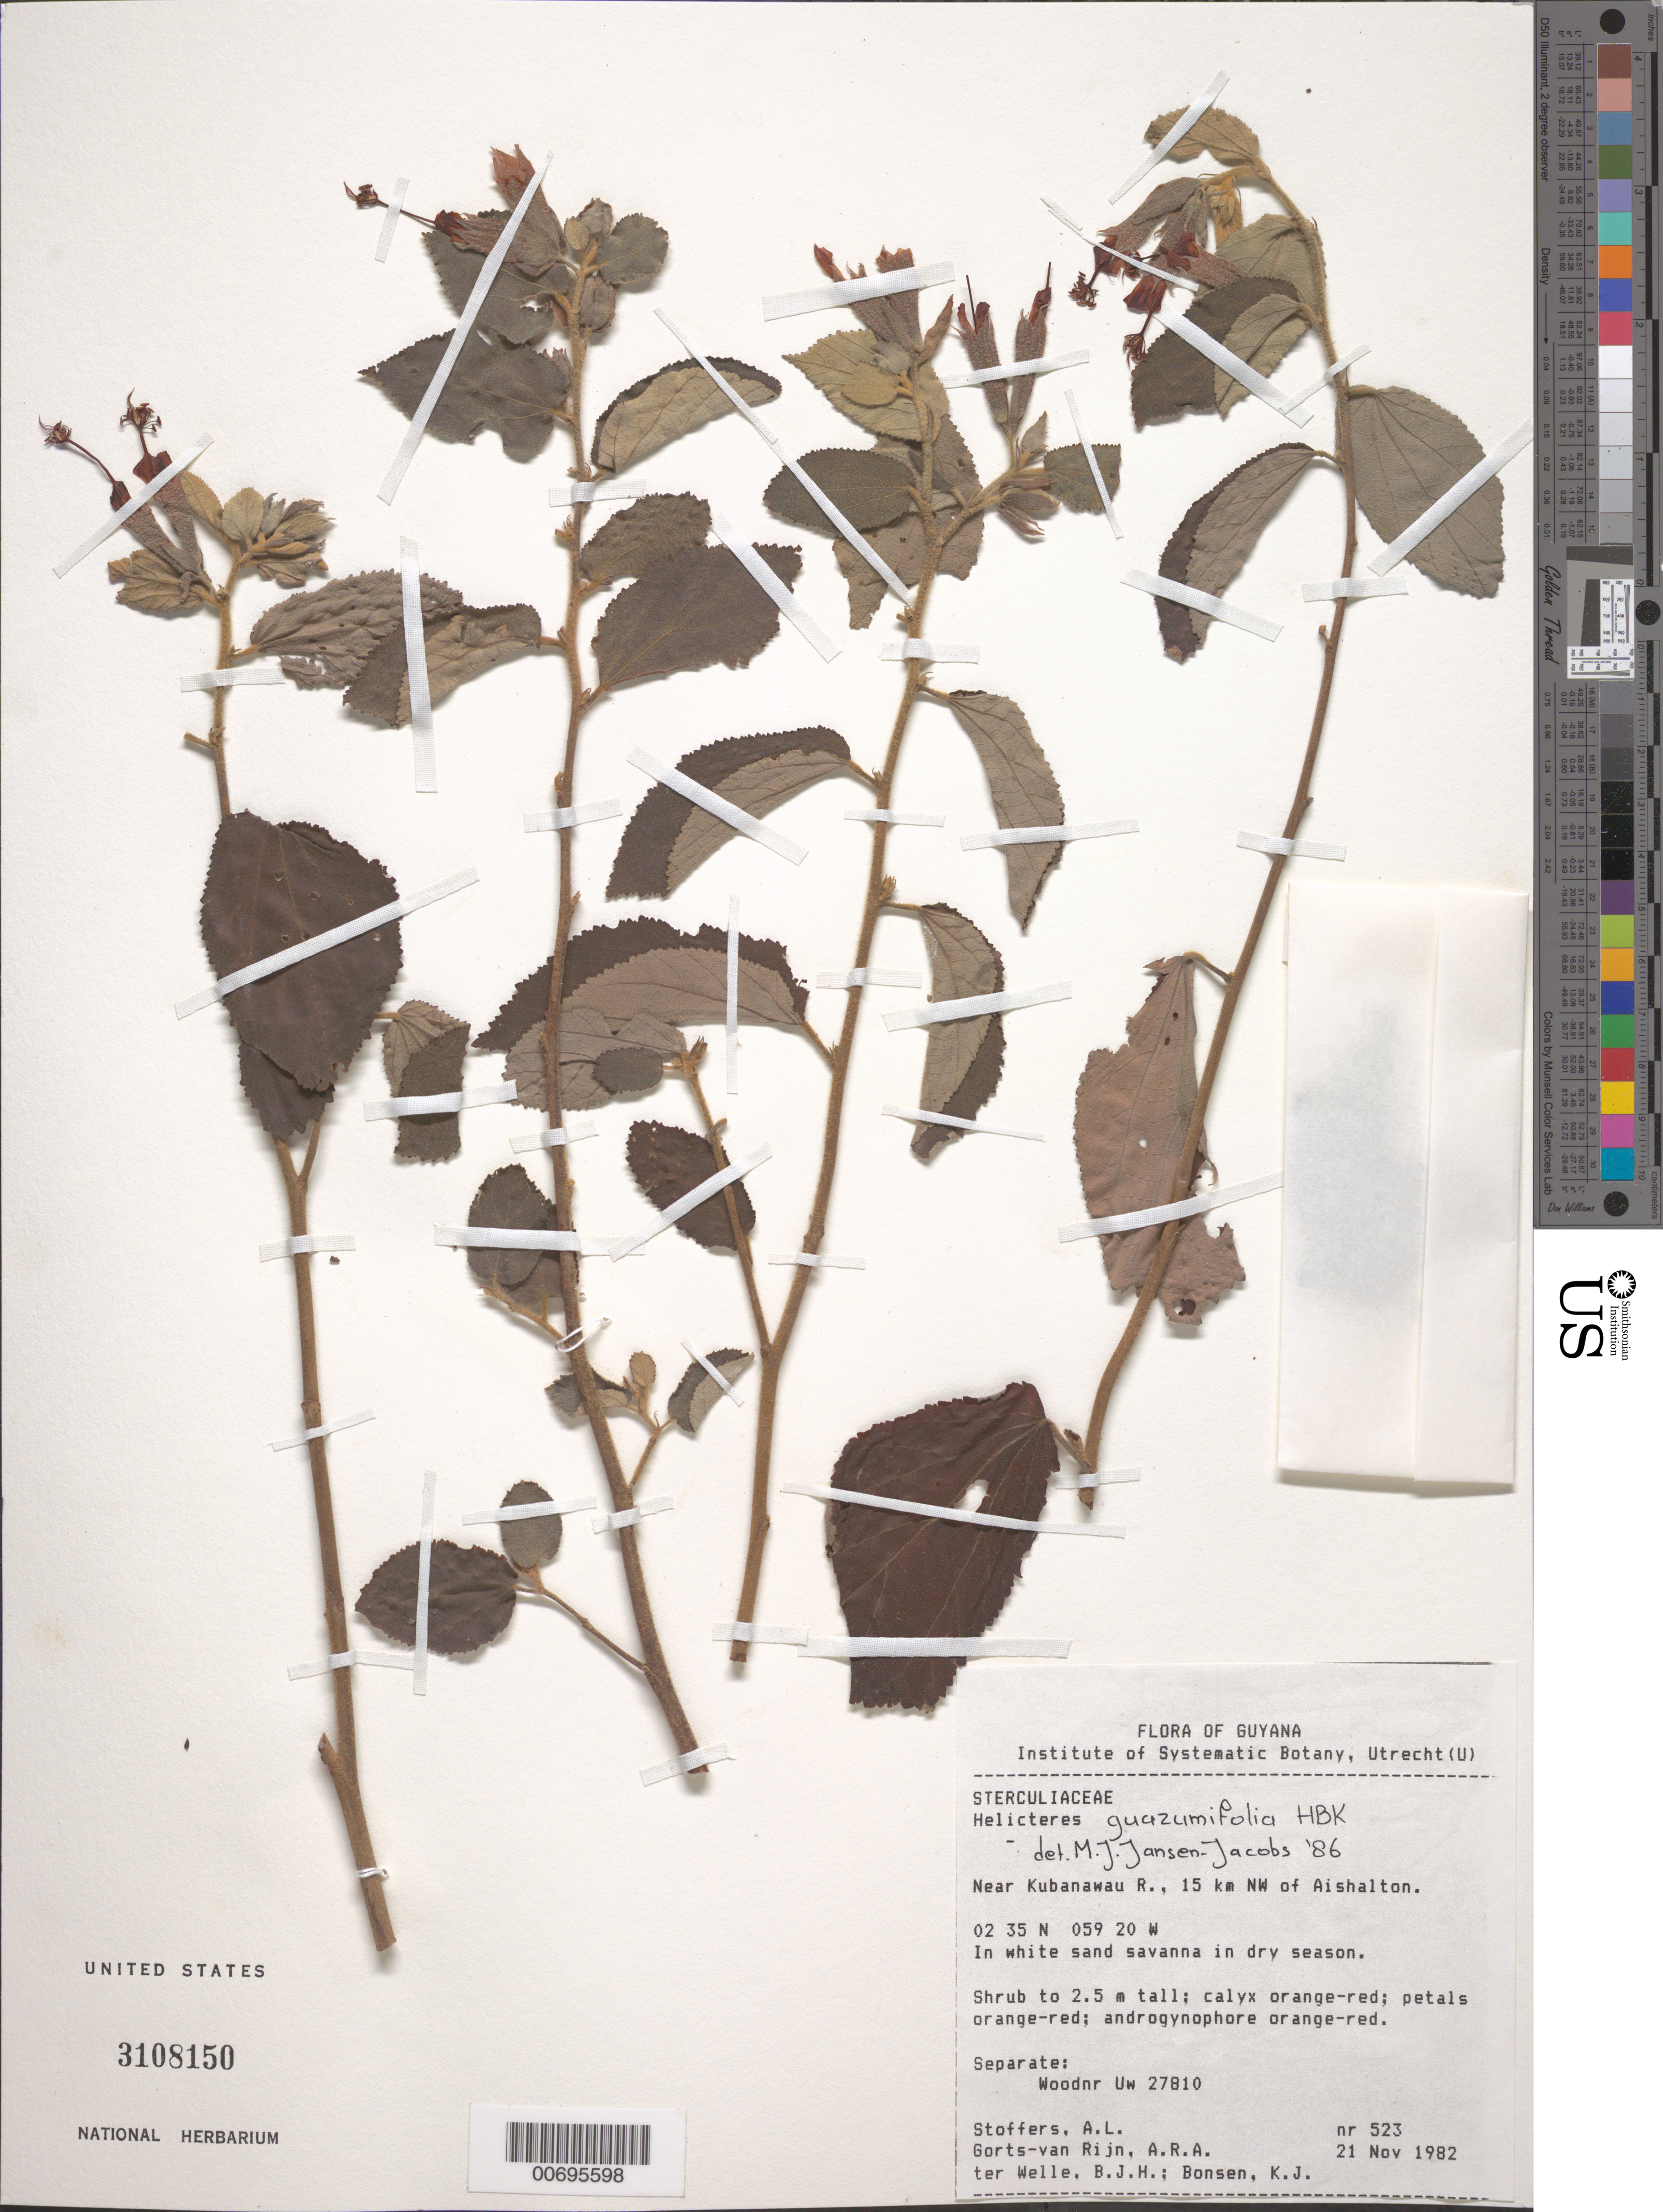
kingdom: Plantae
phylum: Tracheophyta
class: Magnoliopsida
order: Malvales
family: Malvaceae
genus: Helicteres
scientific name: Helicteres guazumifolia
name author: Kunth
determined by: Jansen-Jacobs, M. J., (U), Nationaal Herbarium Nederland, Utrecht University branch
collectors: A. Stoffers, A. .R. A. Görts-van Rijn, B. Welle & K. Bonsen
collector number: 523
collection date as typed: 21-Nov-82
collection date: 1982-11-21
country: Guyana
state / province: U. Takutu-U. Essequibo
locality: Kubanawau R., 15 km NW of Aishalton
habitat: White sand savanna in dry season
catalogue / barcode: US 3108150